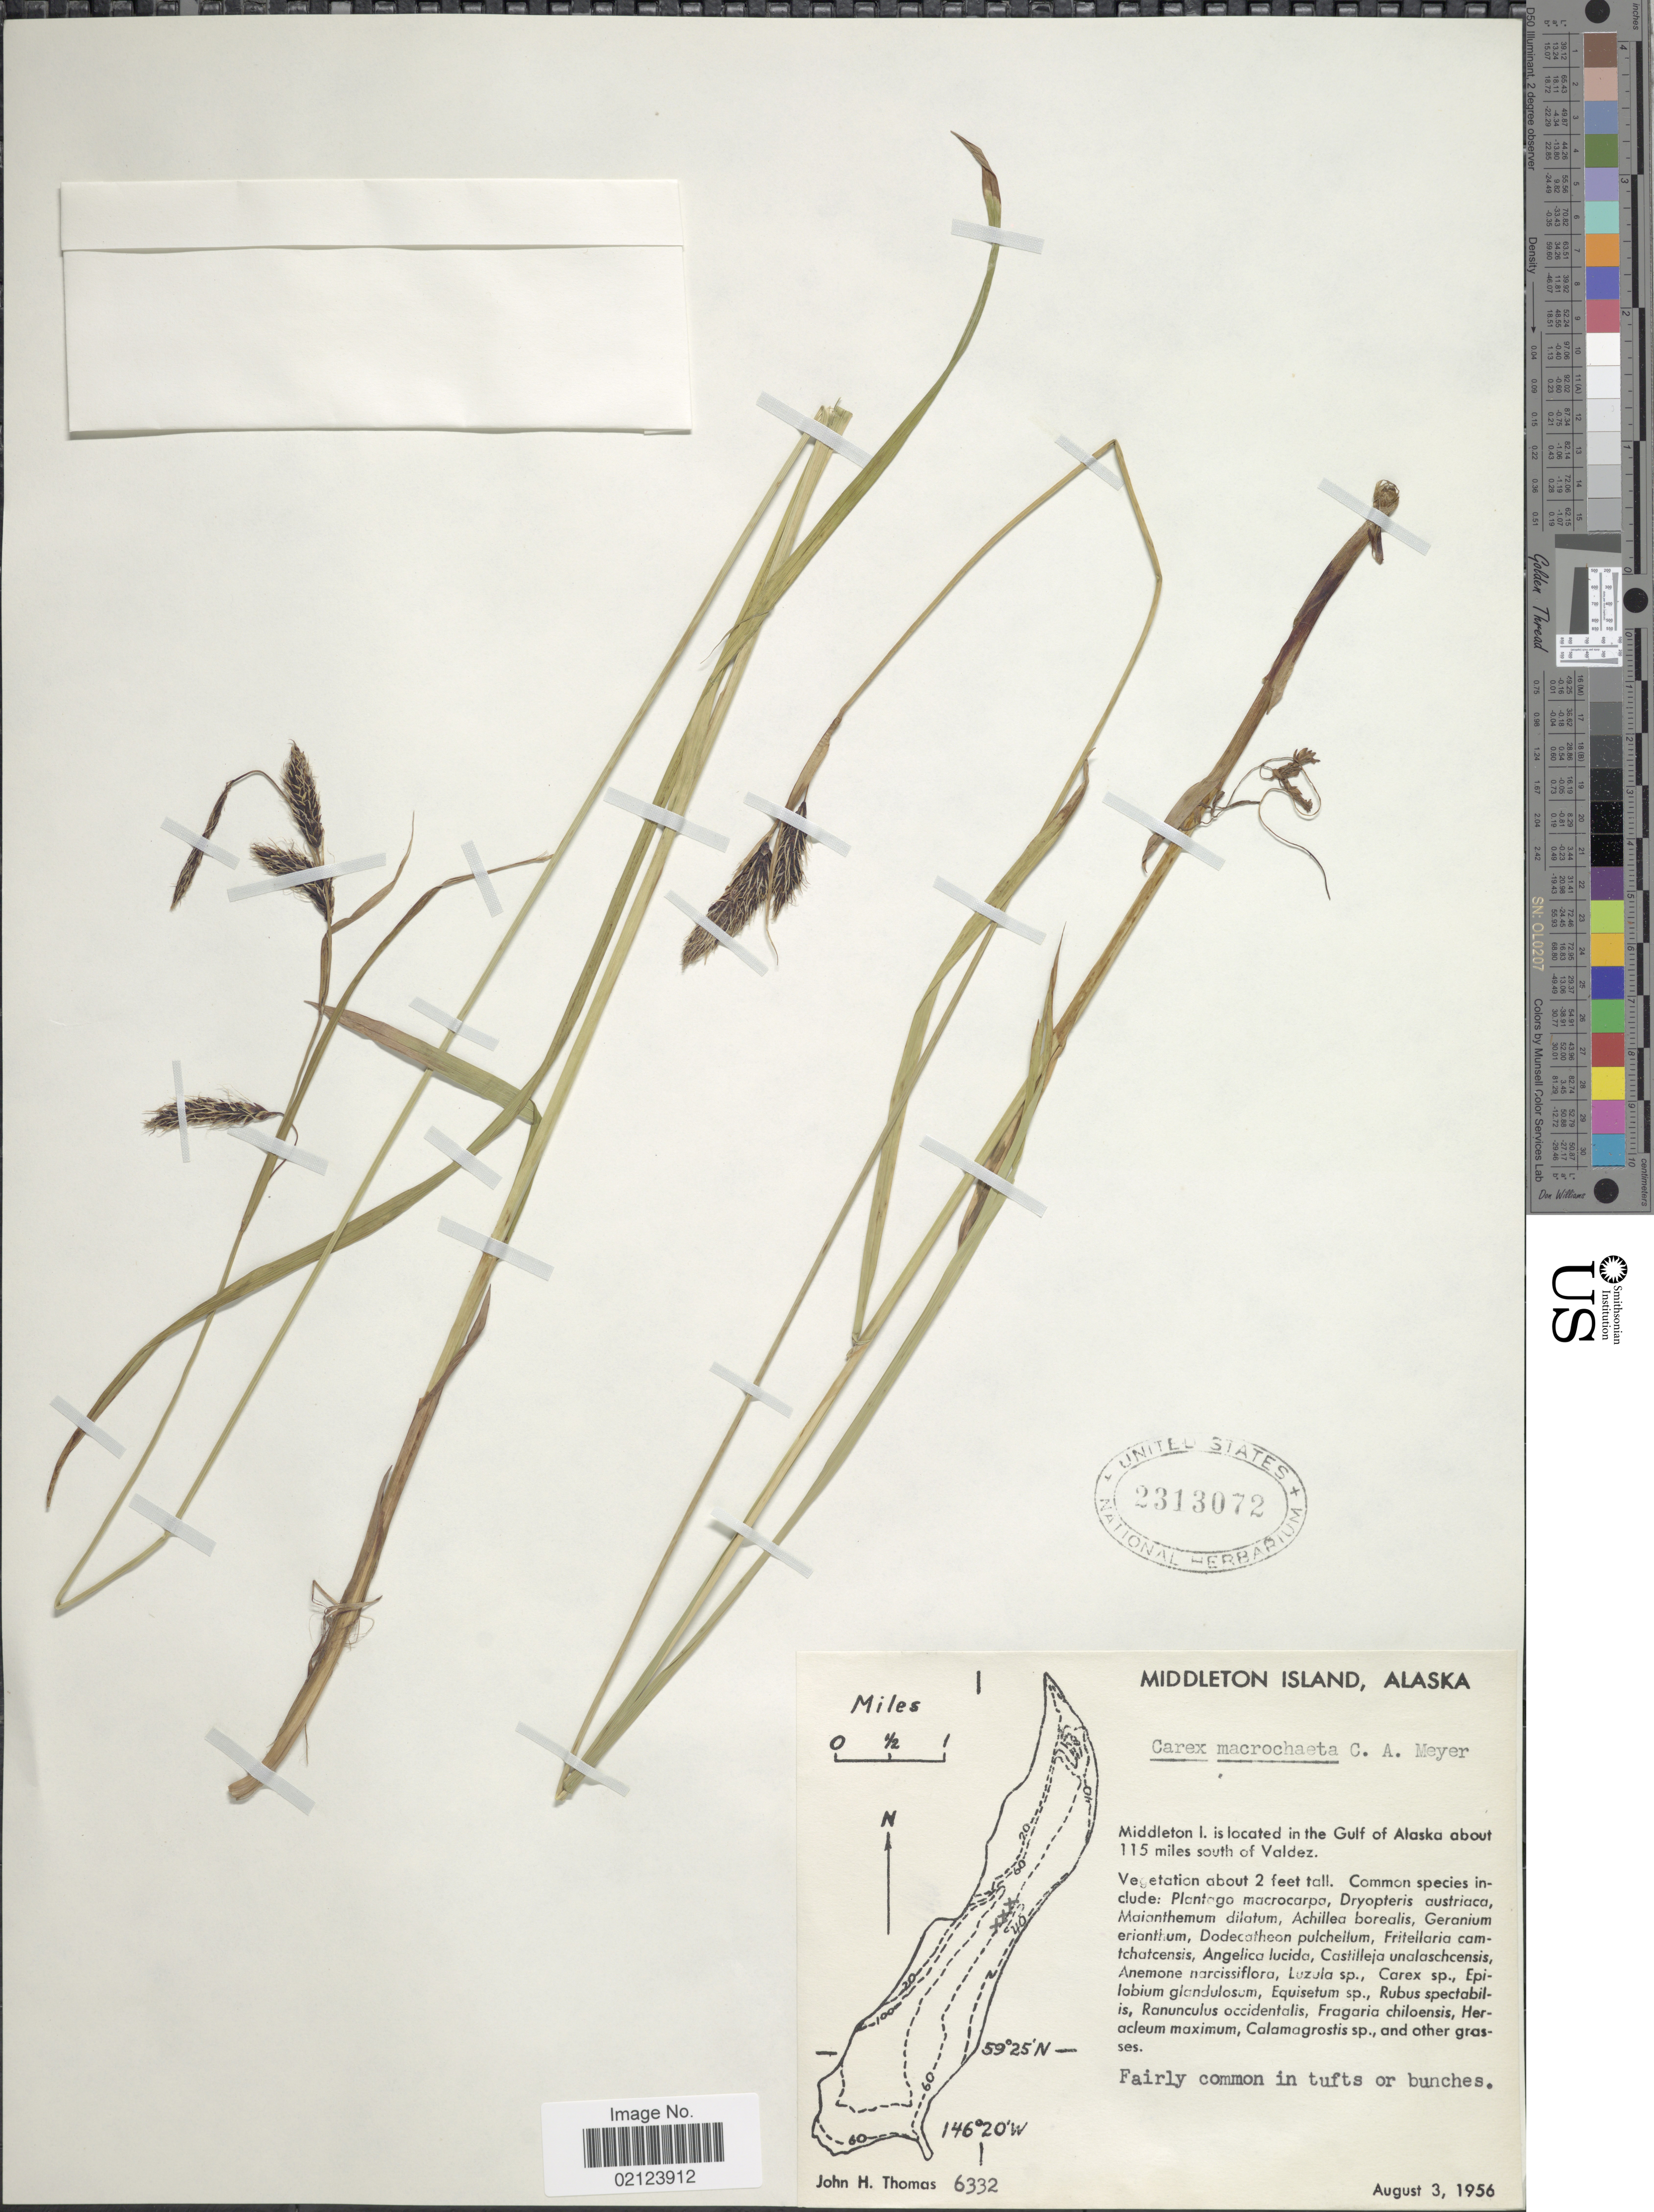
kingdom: Plantae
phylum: Tracheophyta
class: Liliopsida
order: Poales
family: Cyperaceae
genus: Carex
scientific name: Carex macrochaeta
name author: C.A. Mey.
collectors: J. H. Thomas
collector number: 6331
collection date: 1956-08-03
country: United States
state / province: Alaska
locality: Middleton Island. Middleton I. is located in the Gulf of Alaska about 115 miles south of Valdez.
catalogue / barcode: US 2313072